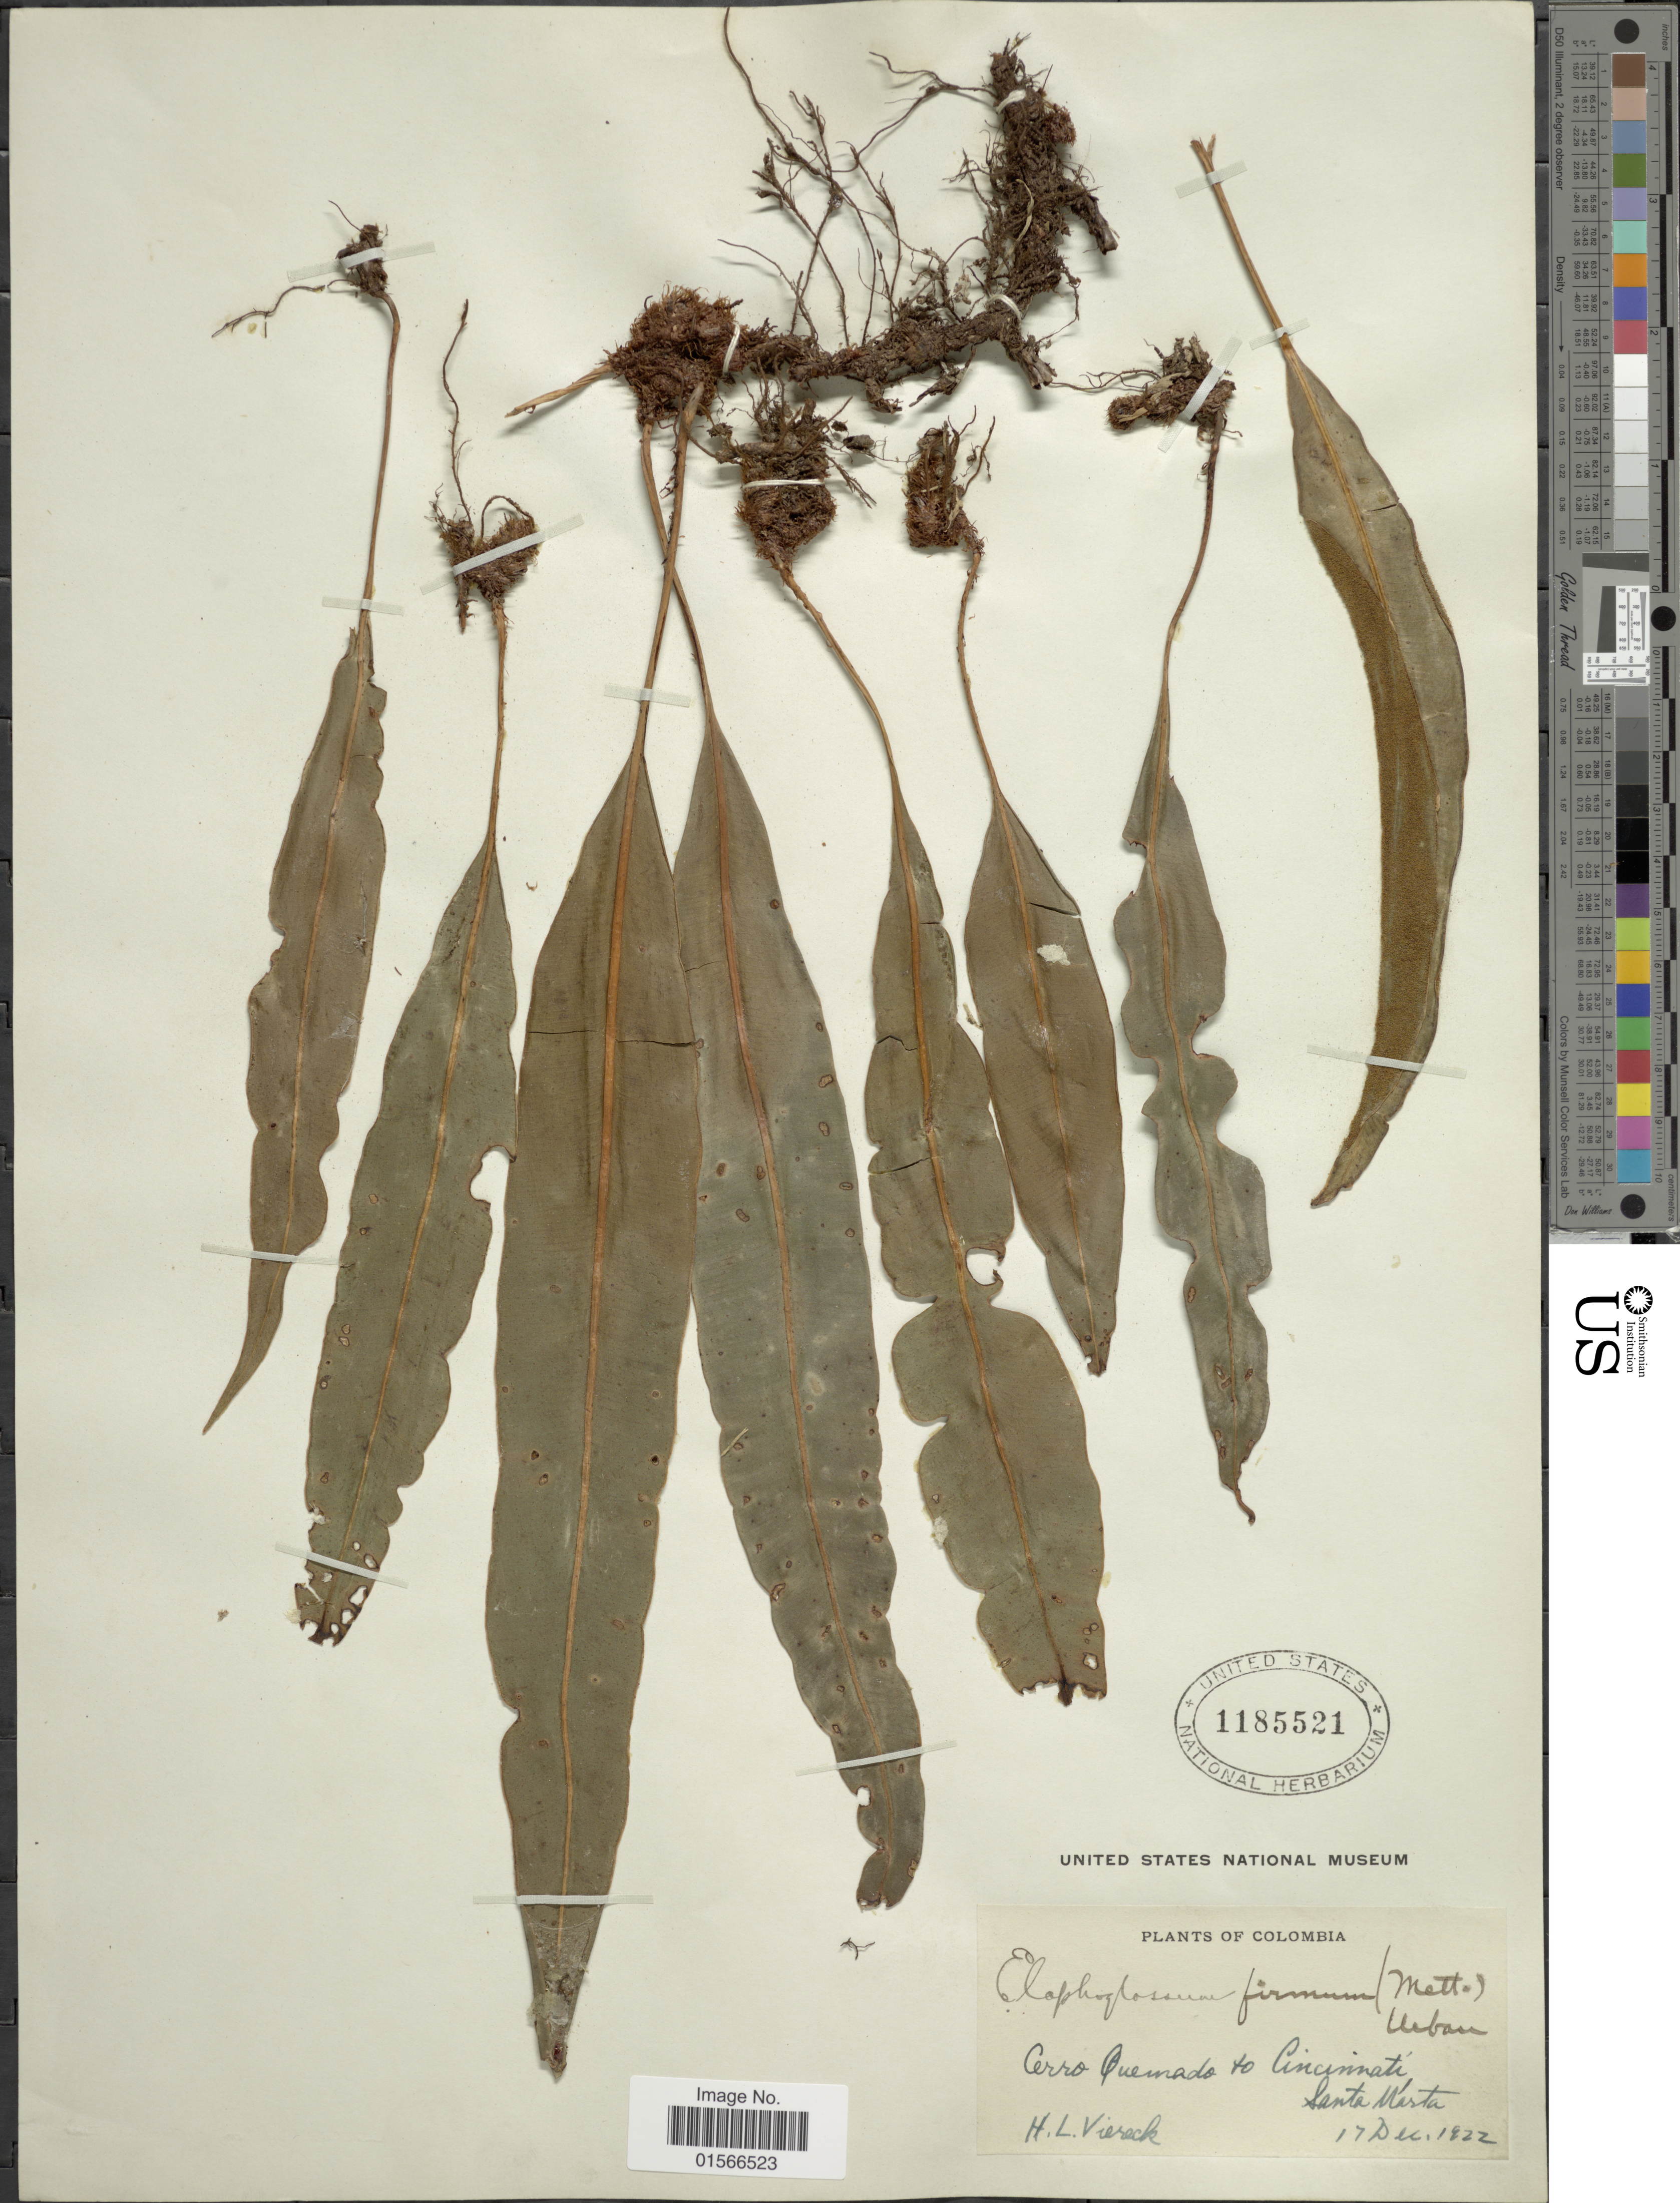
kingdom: Plantae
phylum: Tracheophyta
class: Polypodiopsida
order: Polypodiales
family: Dryopteridaceae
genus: Elaphoglossum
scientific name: Elaphoglossum firmum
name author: (Mett.) Urb.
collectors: H. L. Viereck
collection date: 1922-12-17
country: Colombia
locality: Cerro Quemado to Cincinnati, Santa Marta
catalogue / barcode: US 1185521